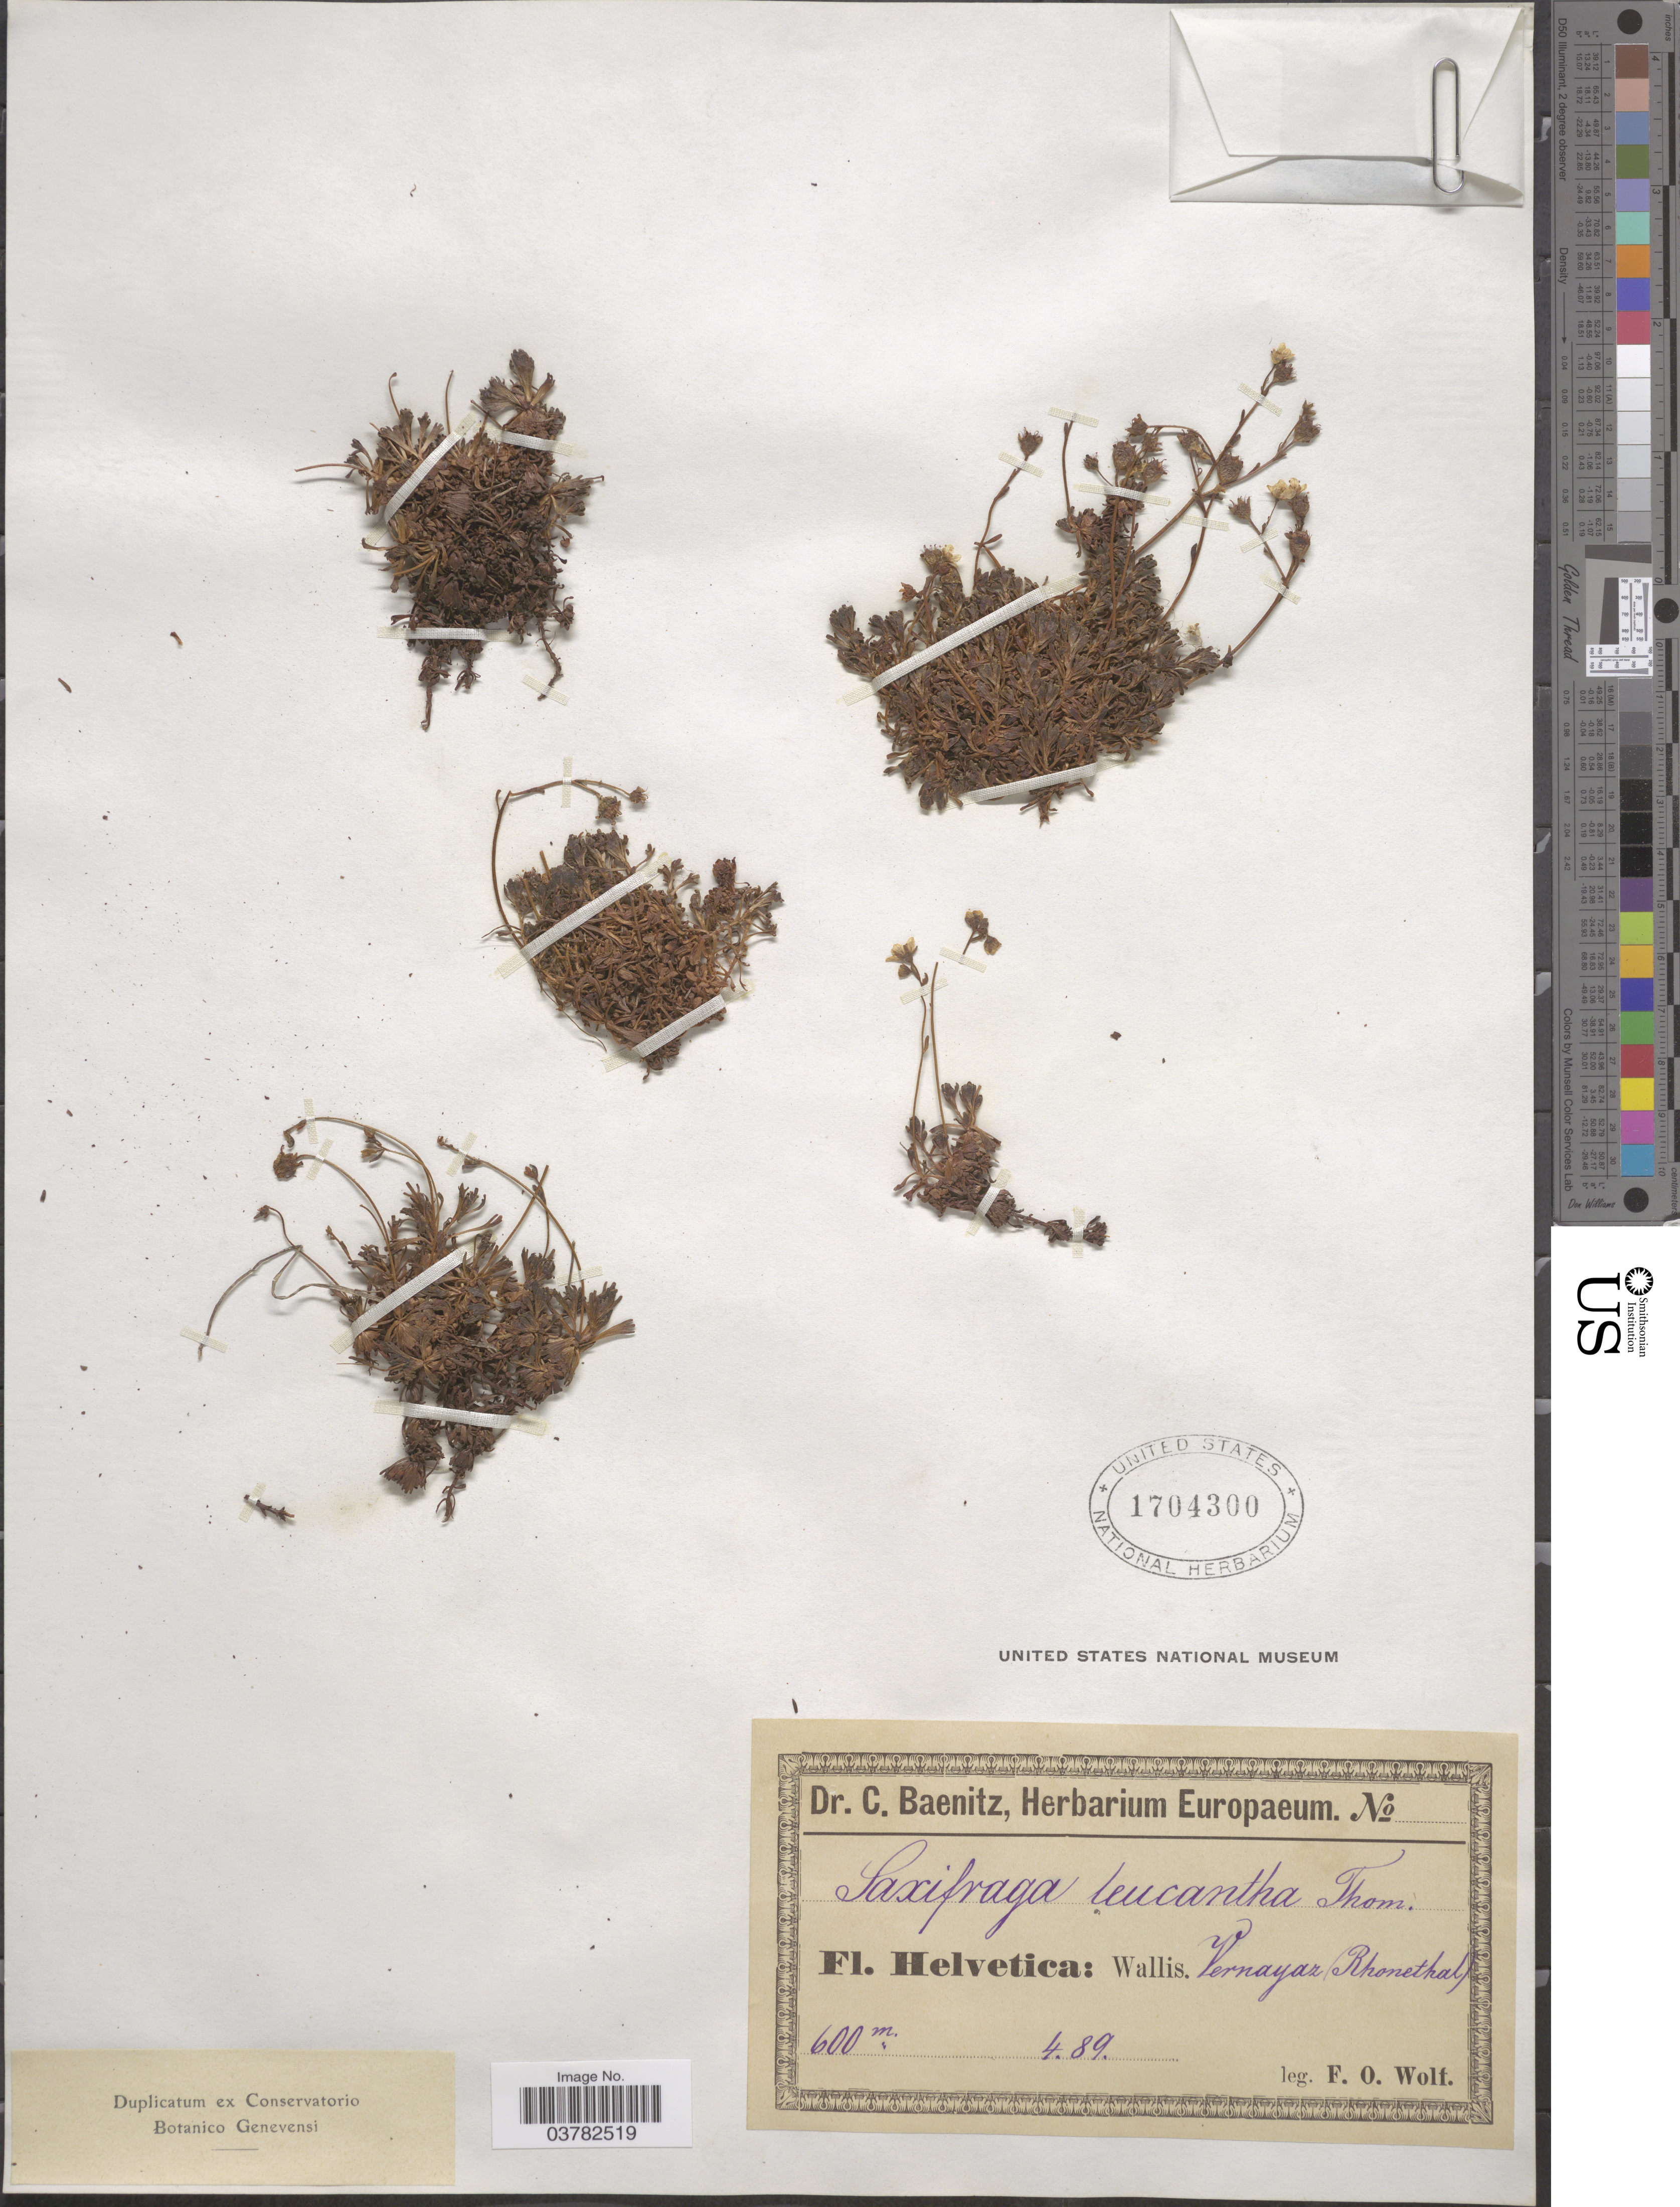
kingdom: Plantae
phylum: Tracheophyta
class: Magnoliopsida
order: Saxifragales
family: Saxifragaceae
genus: Saxifraga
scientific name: Saxifraga leucantha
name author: ex Sternb.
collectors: F. Wolf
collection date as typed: Transcribed d/m/y: /4/89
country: Switzerland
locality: Helvetica: Wallis. Vernayaz (Rhonethal).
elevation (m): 600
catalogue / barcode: US 1704300